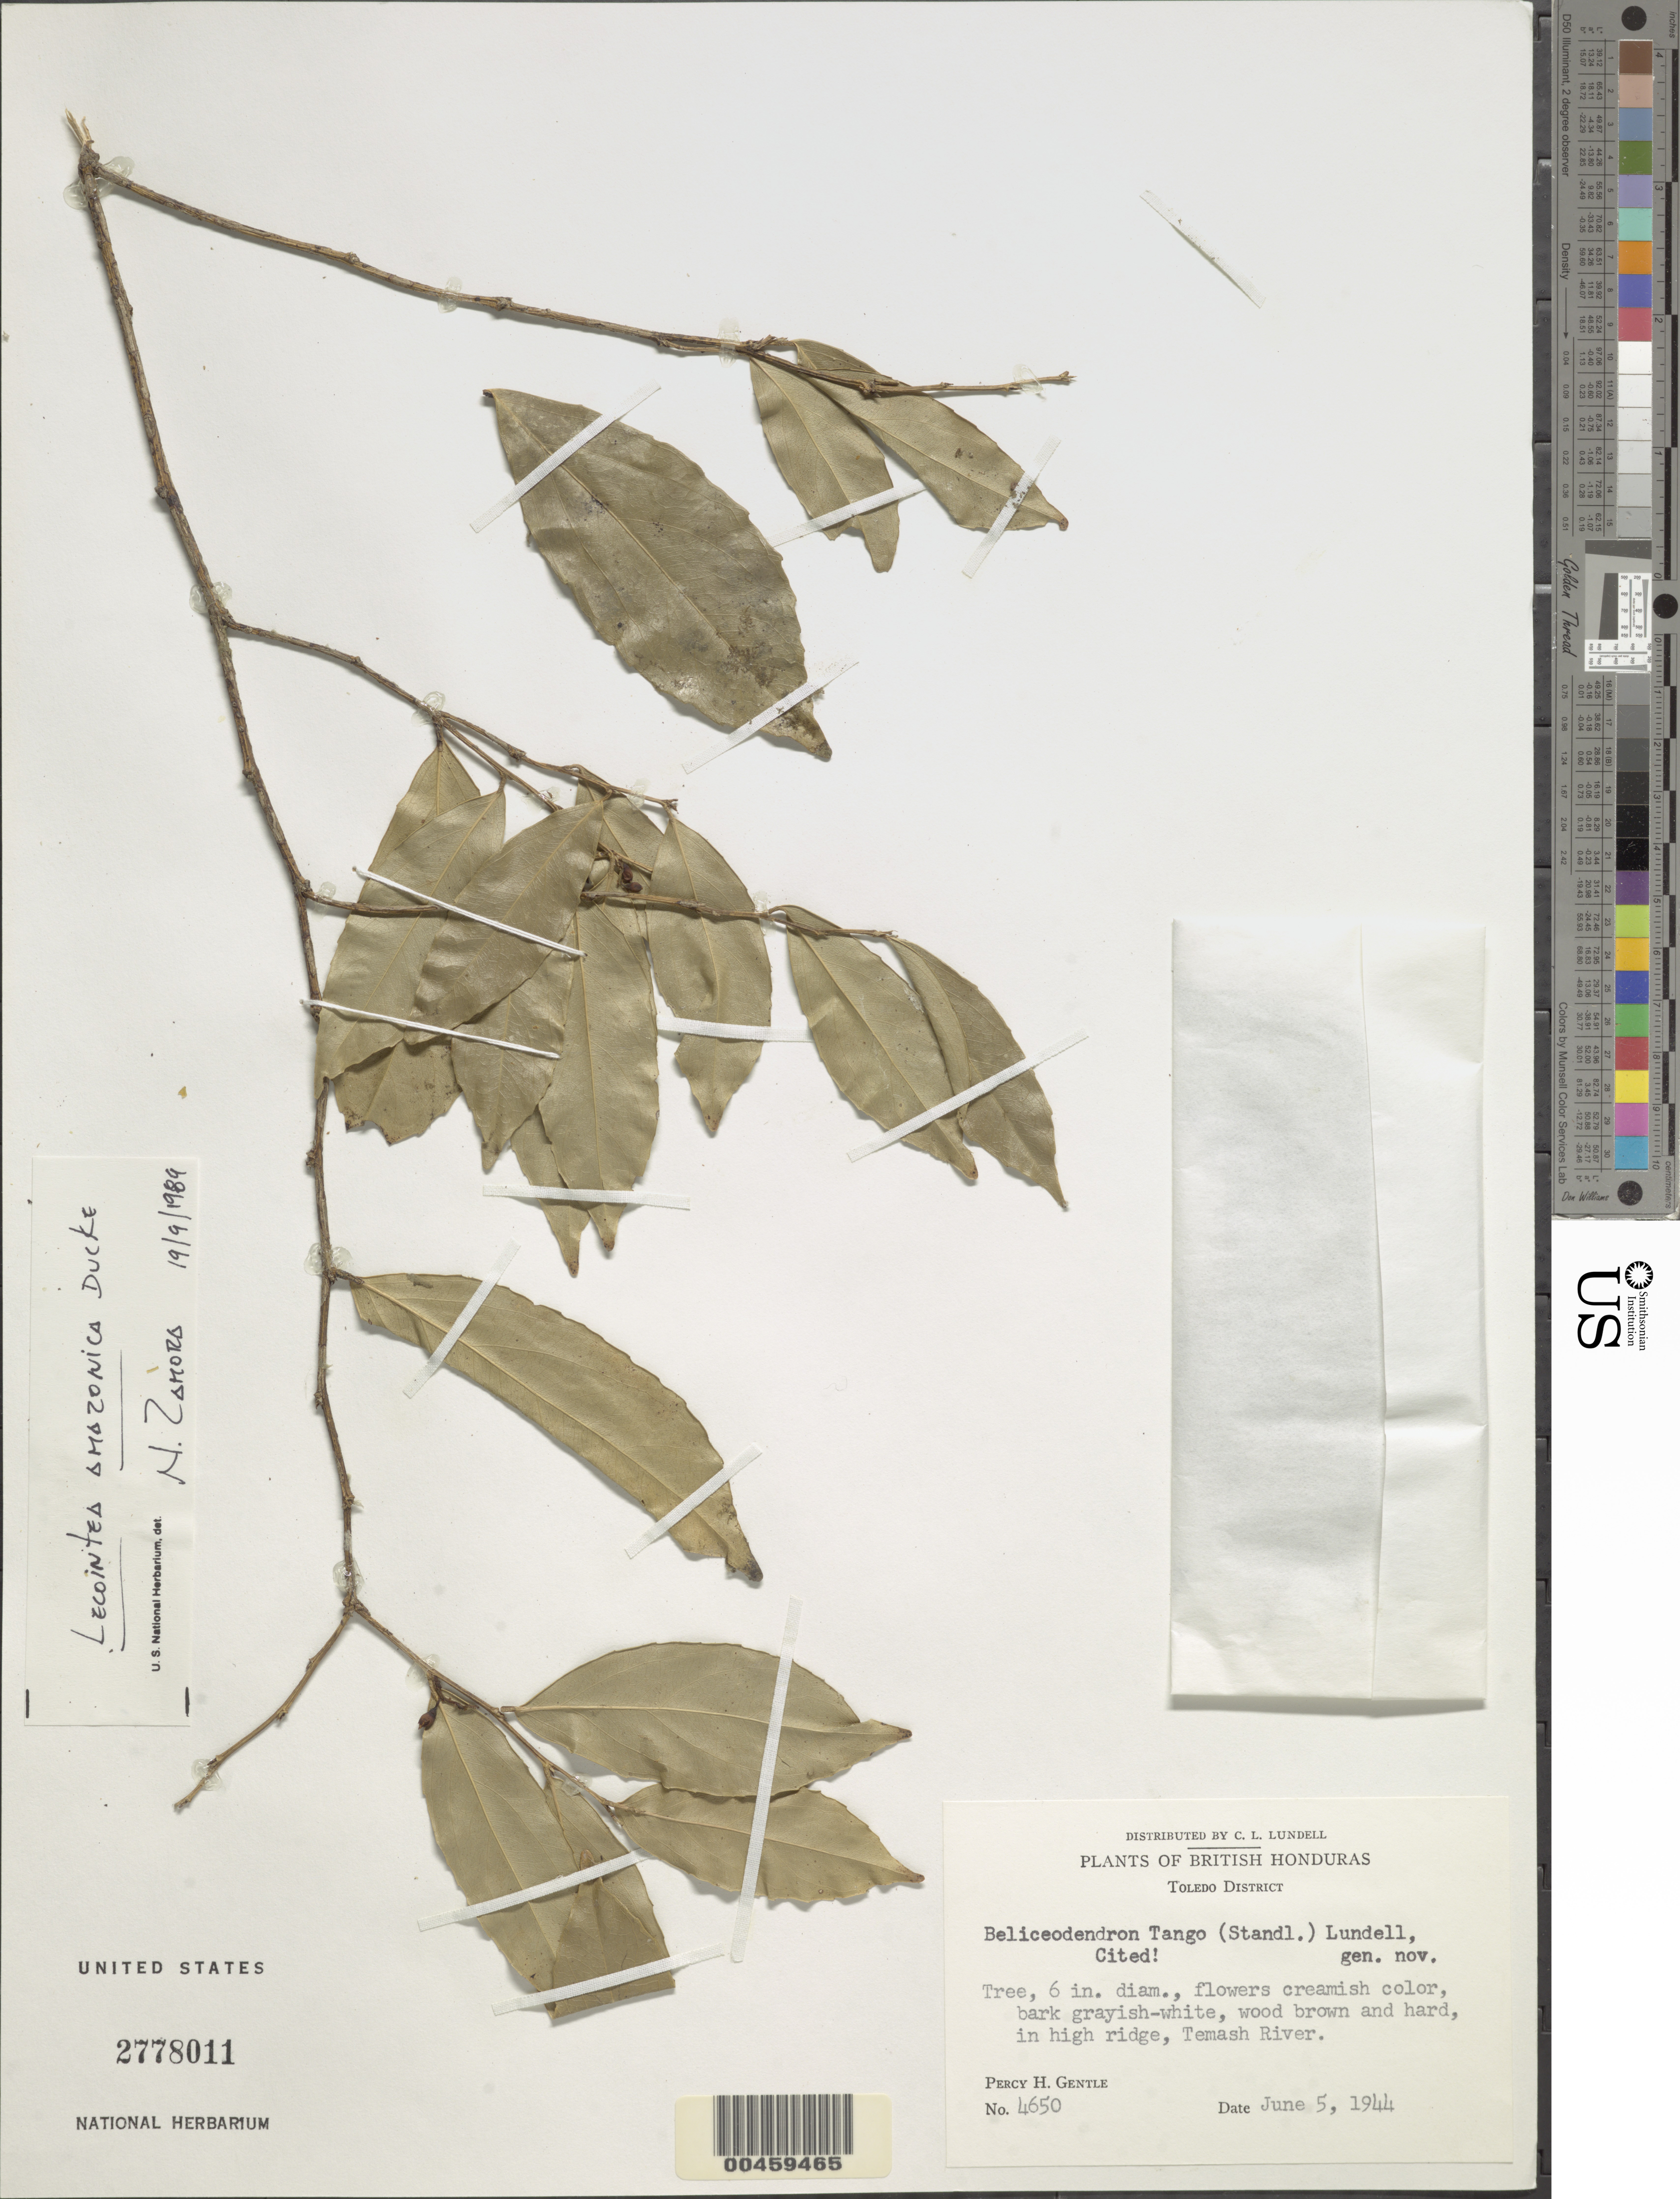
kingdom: Plantae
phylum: Tracheophyta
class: Magnoliopsida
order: Fabales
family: Fabaceae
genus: Lecointea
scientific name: Lecointea amazonica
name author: Ducke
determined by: Zamora, N.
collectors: P. H. Gentle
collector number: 4650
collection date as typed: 05 Jun 1944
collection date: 1944-06-05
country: Belize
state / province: Toledo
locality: Temash River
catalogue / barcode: US 2778011